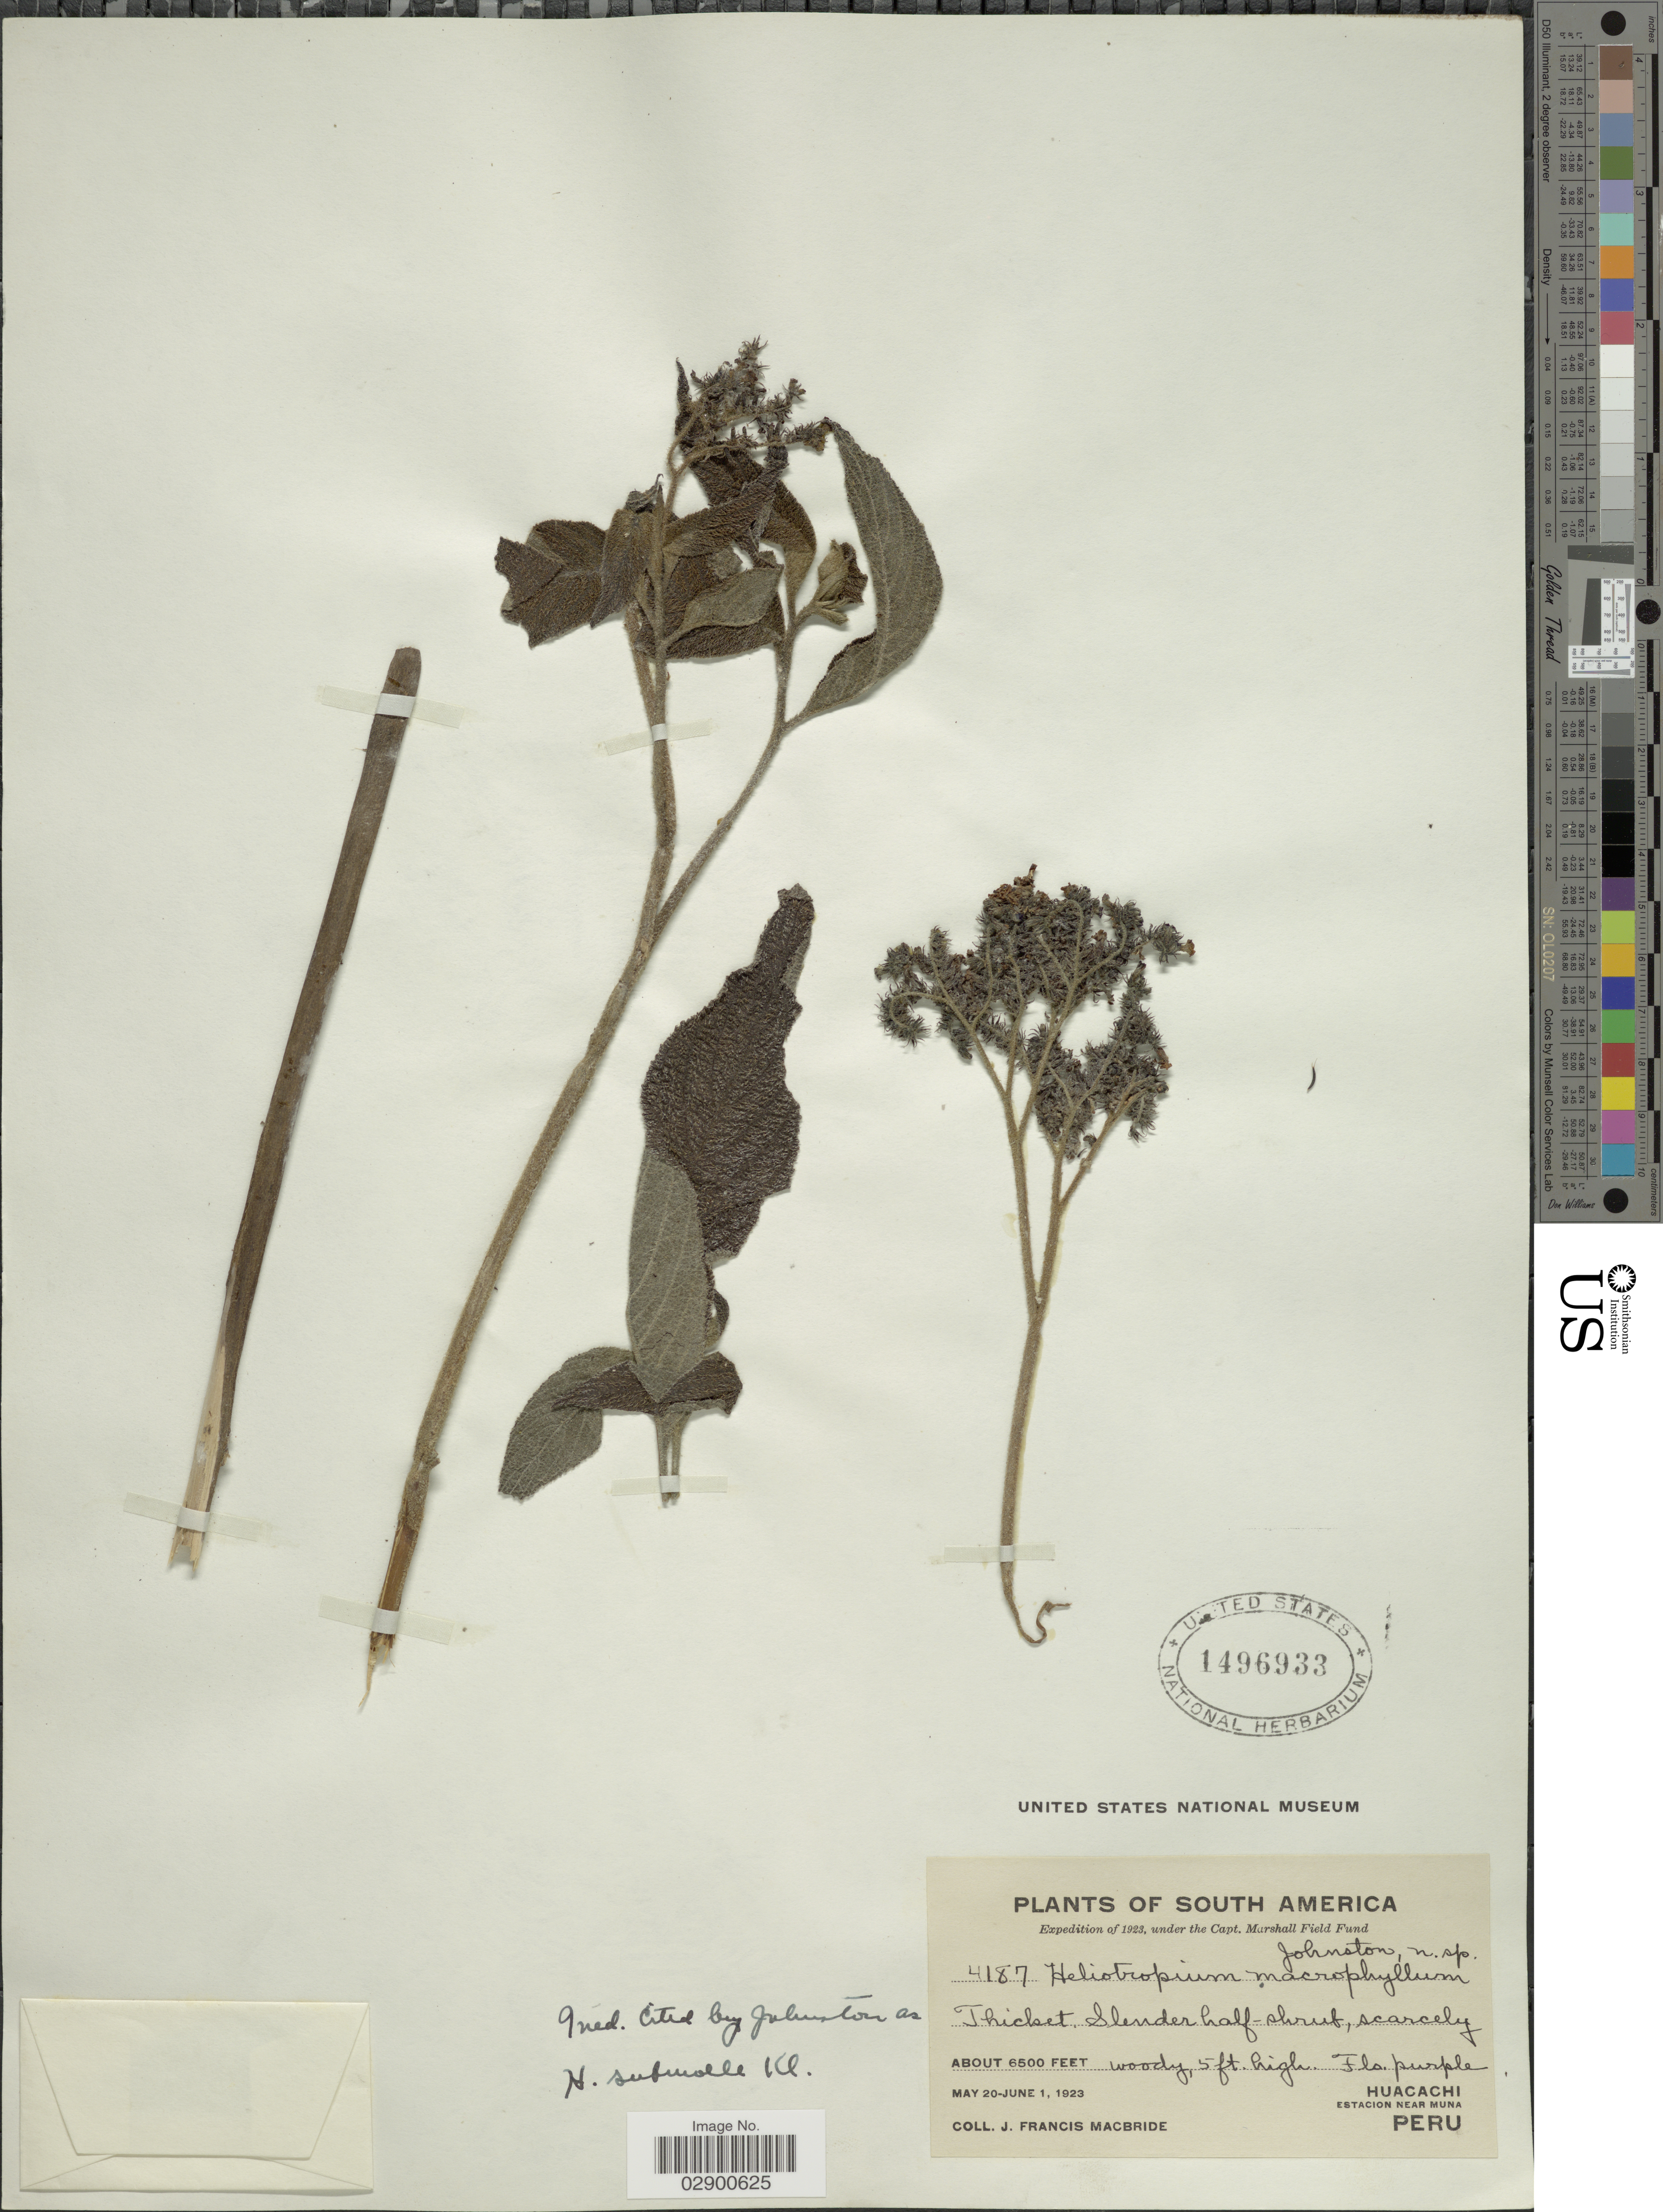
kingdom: Plantae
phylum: Tracheophyta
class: Magnoliopsida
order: Boraginales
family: Heliotropiaceae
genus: Heliotropium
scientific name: Heliotropium submolle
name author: Klotzsch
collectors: J. F. Macbride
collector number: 4187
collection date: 1923-05-20/1923-06-01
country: Peru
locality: Huacachi. Estacion near Muna.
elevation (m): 1981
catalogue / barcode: US 1496933